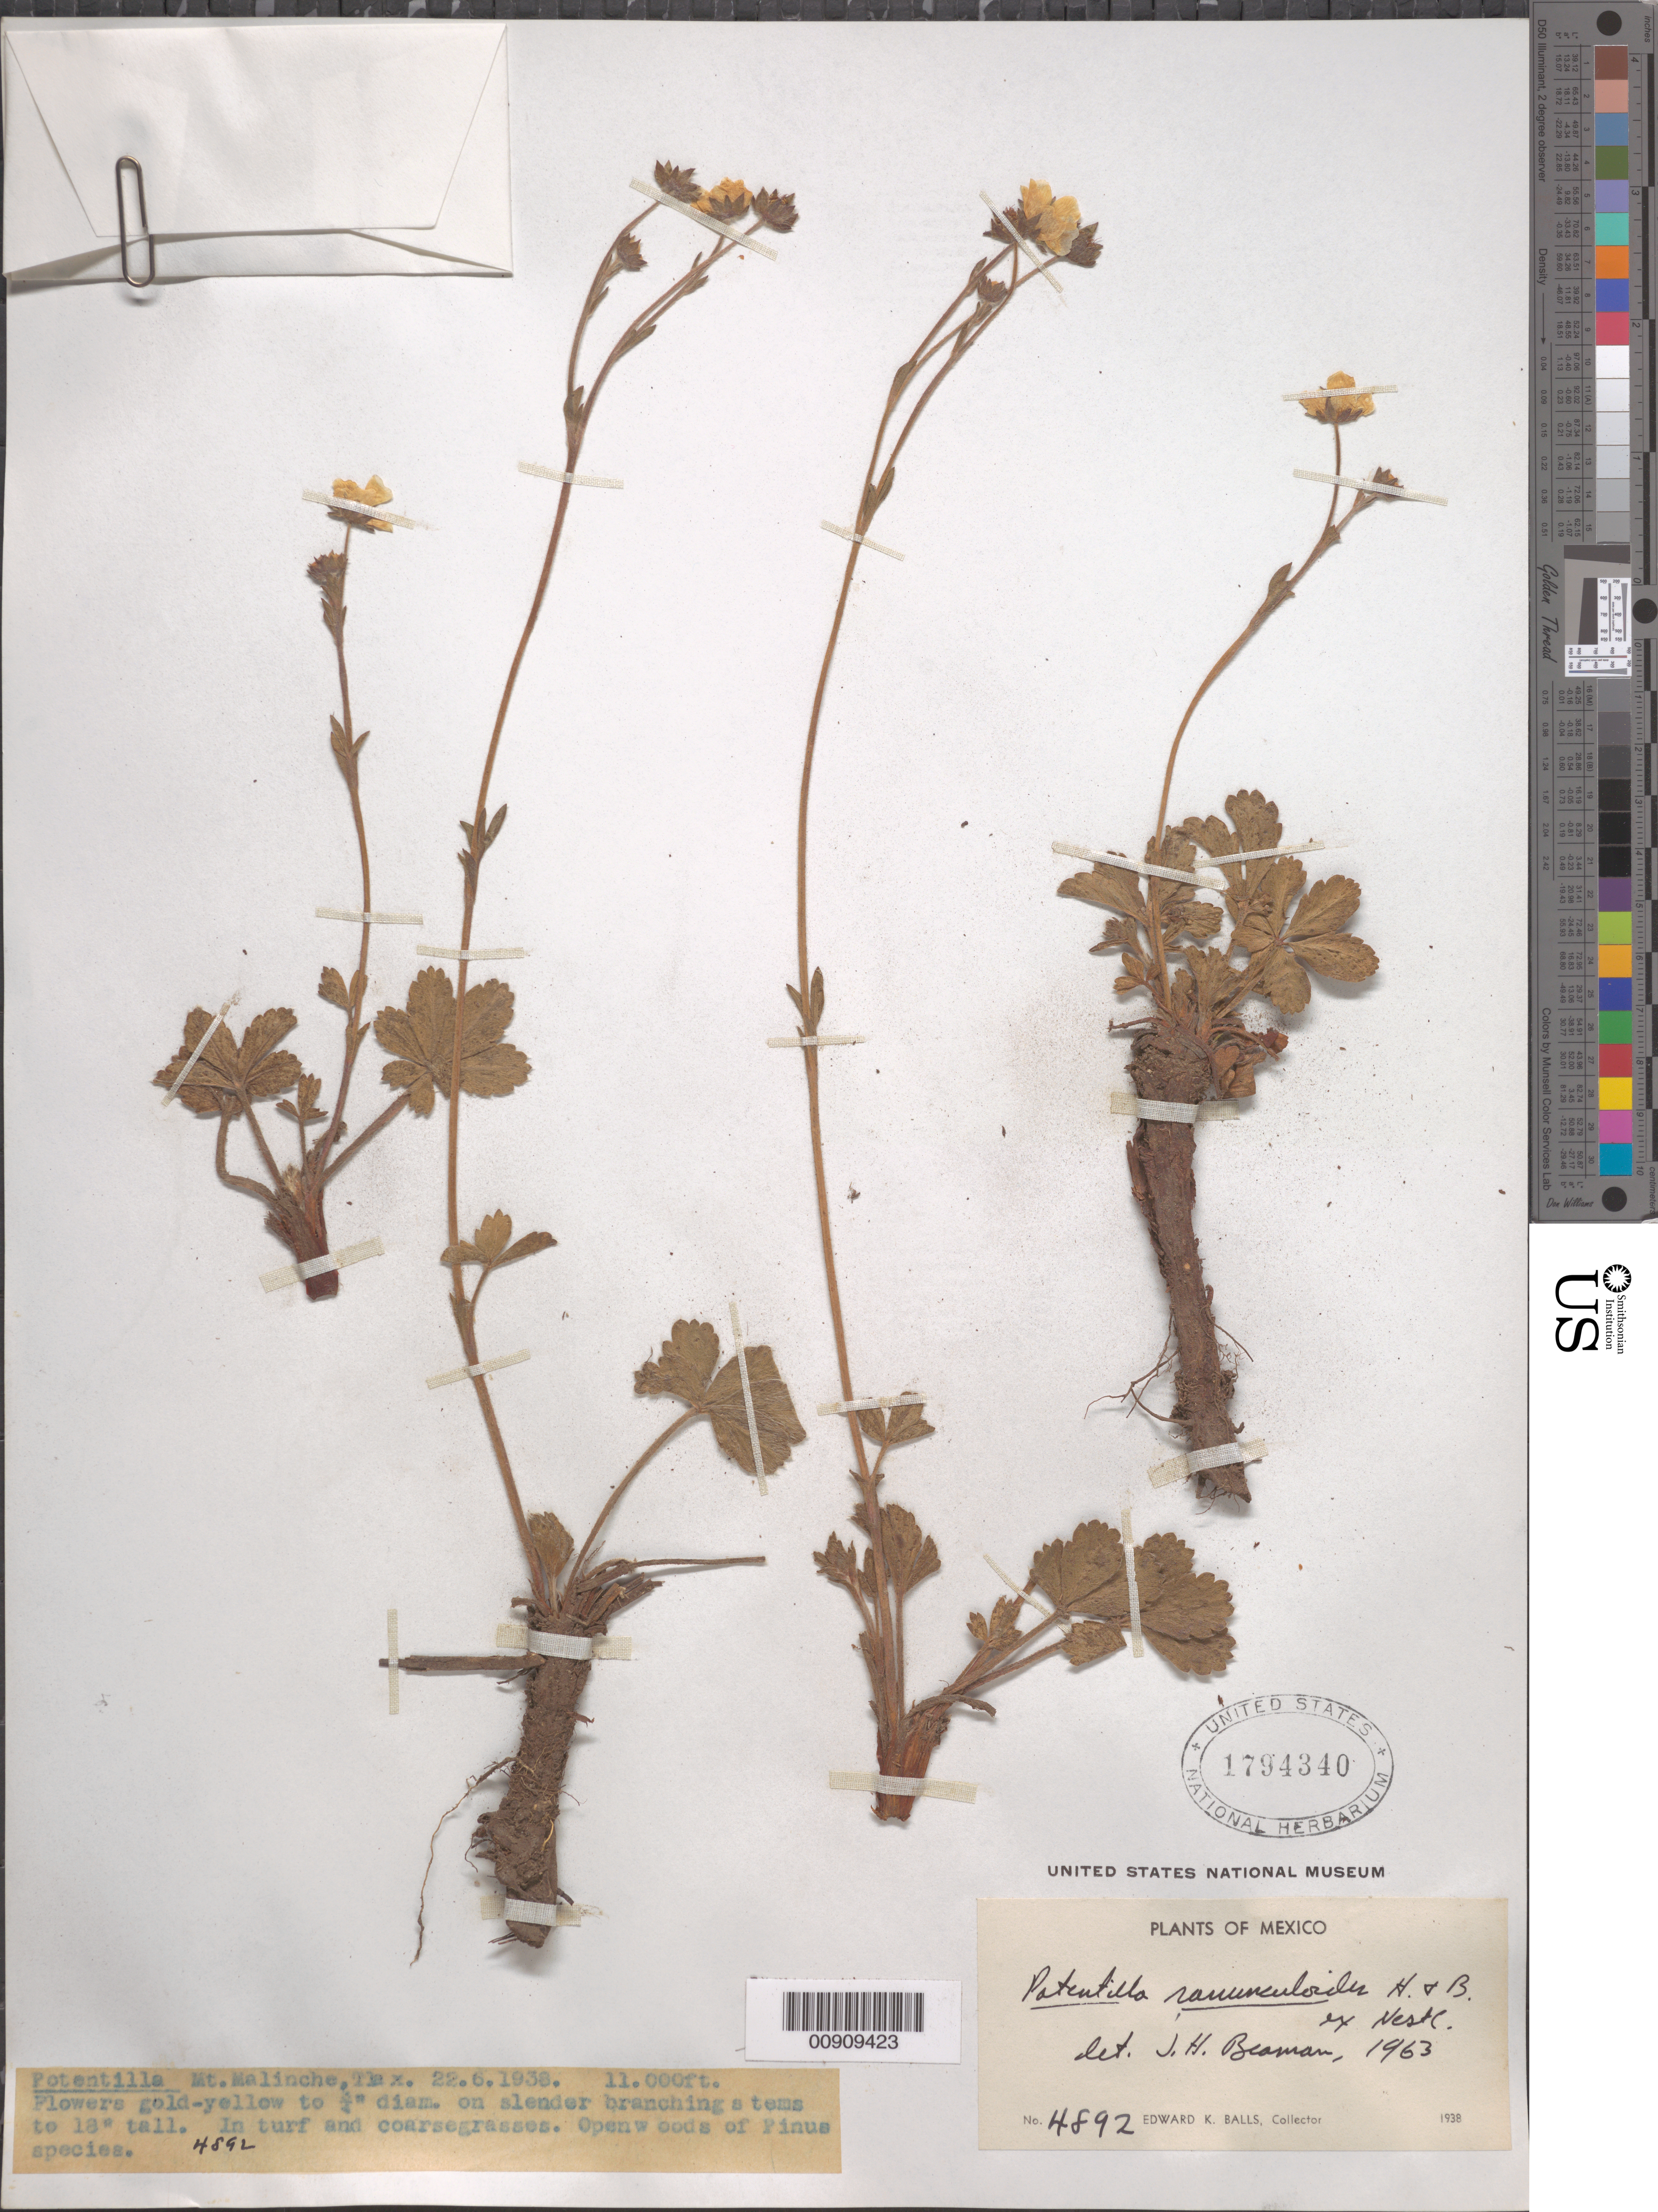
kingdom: Plantae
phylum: Tracheophyta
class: Magnoliopsida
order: Rosales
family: Rosaceae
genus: Potentilla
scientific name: Potentilla ranunculoides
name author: Humb. & Bonpl. ex Nestl.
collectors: E. K. Balls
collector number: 4892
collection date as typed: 22 Jun 1938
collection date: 1938-06-22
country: Mexico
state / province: Tlaxcala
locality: Mt. Malinche, Tlaxcala.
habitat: In turf and coarsegrasses. Open woods of Pinus species.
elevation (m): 3353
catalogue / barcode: US 1794340